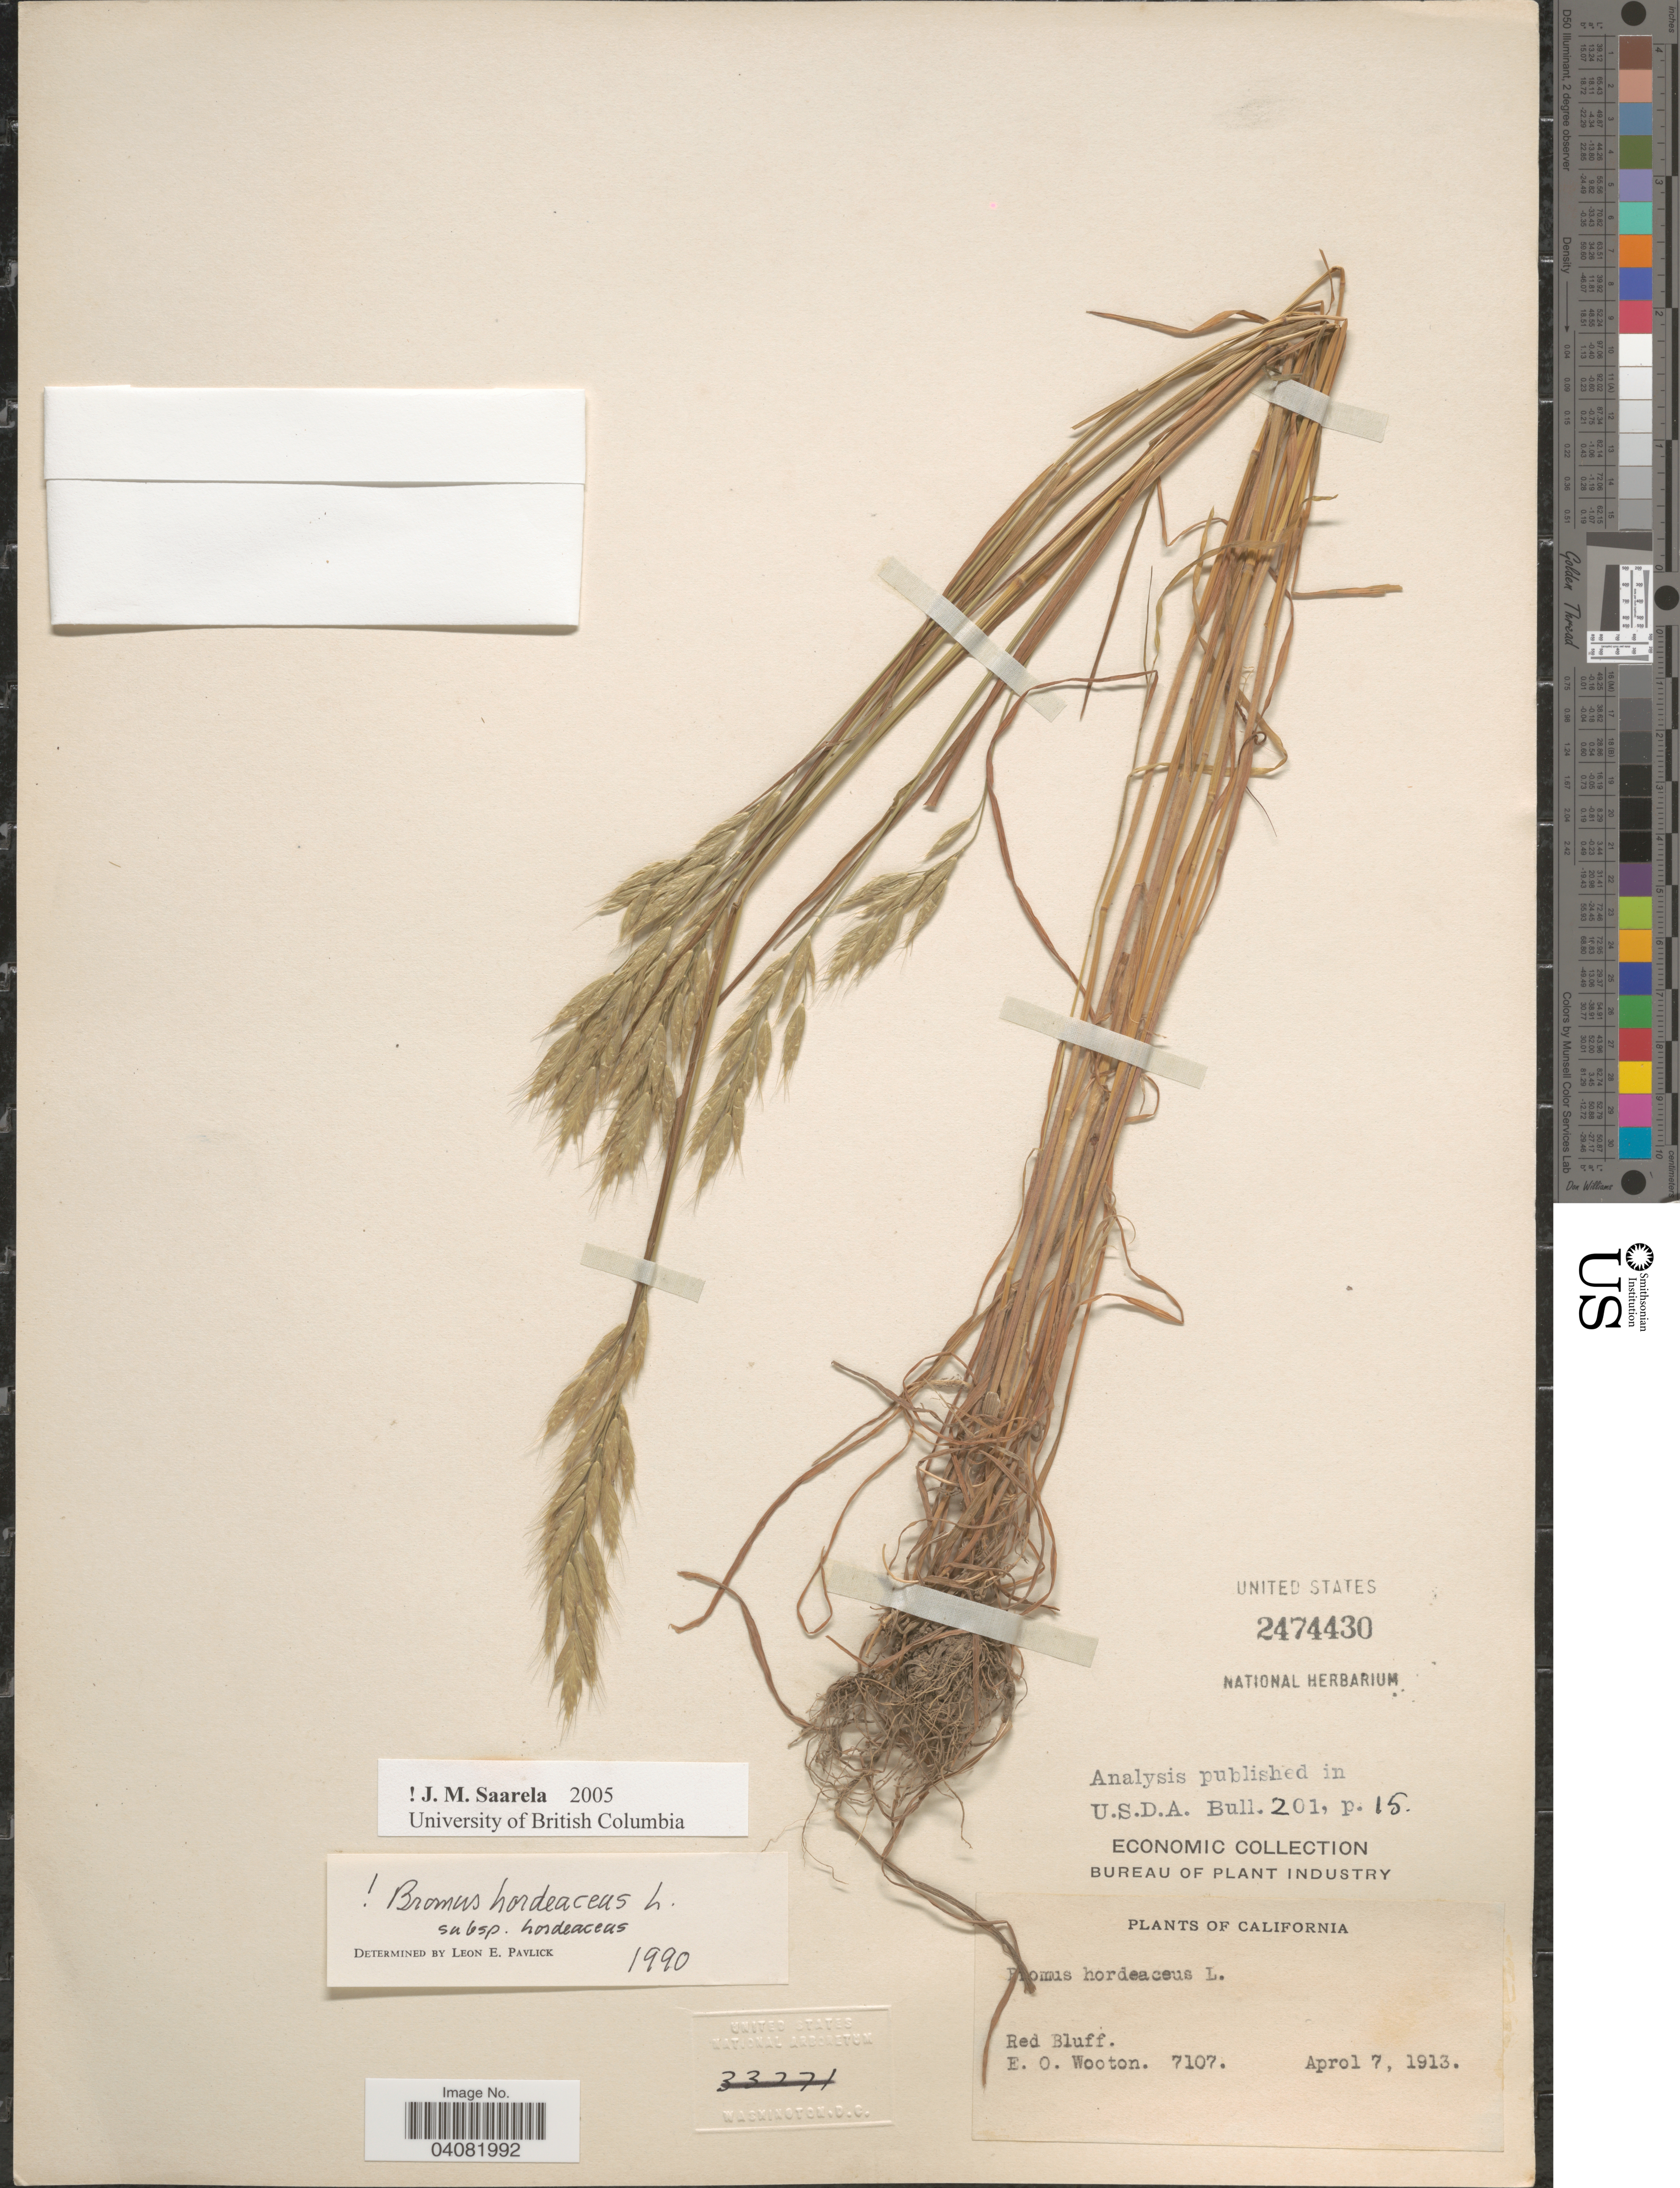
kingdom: Plantae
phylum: Tracheophyta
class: Liliopsida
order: Poales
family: Poaceae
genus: Bromus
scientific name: Bromus hordeaceus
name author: L.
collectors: E. O. Wooton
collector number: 7107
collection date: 1913-04-07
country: United States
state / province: California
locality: Red Bluff.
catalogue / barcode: US 2474430